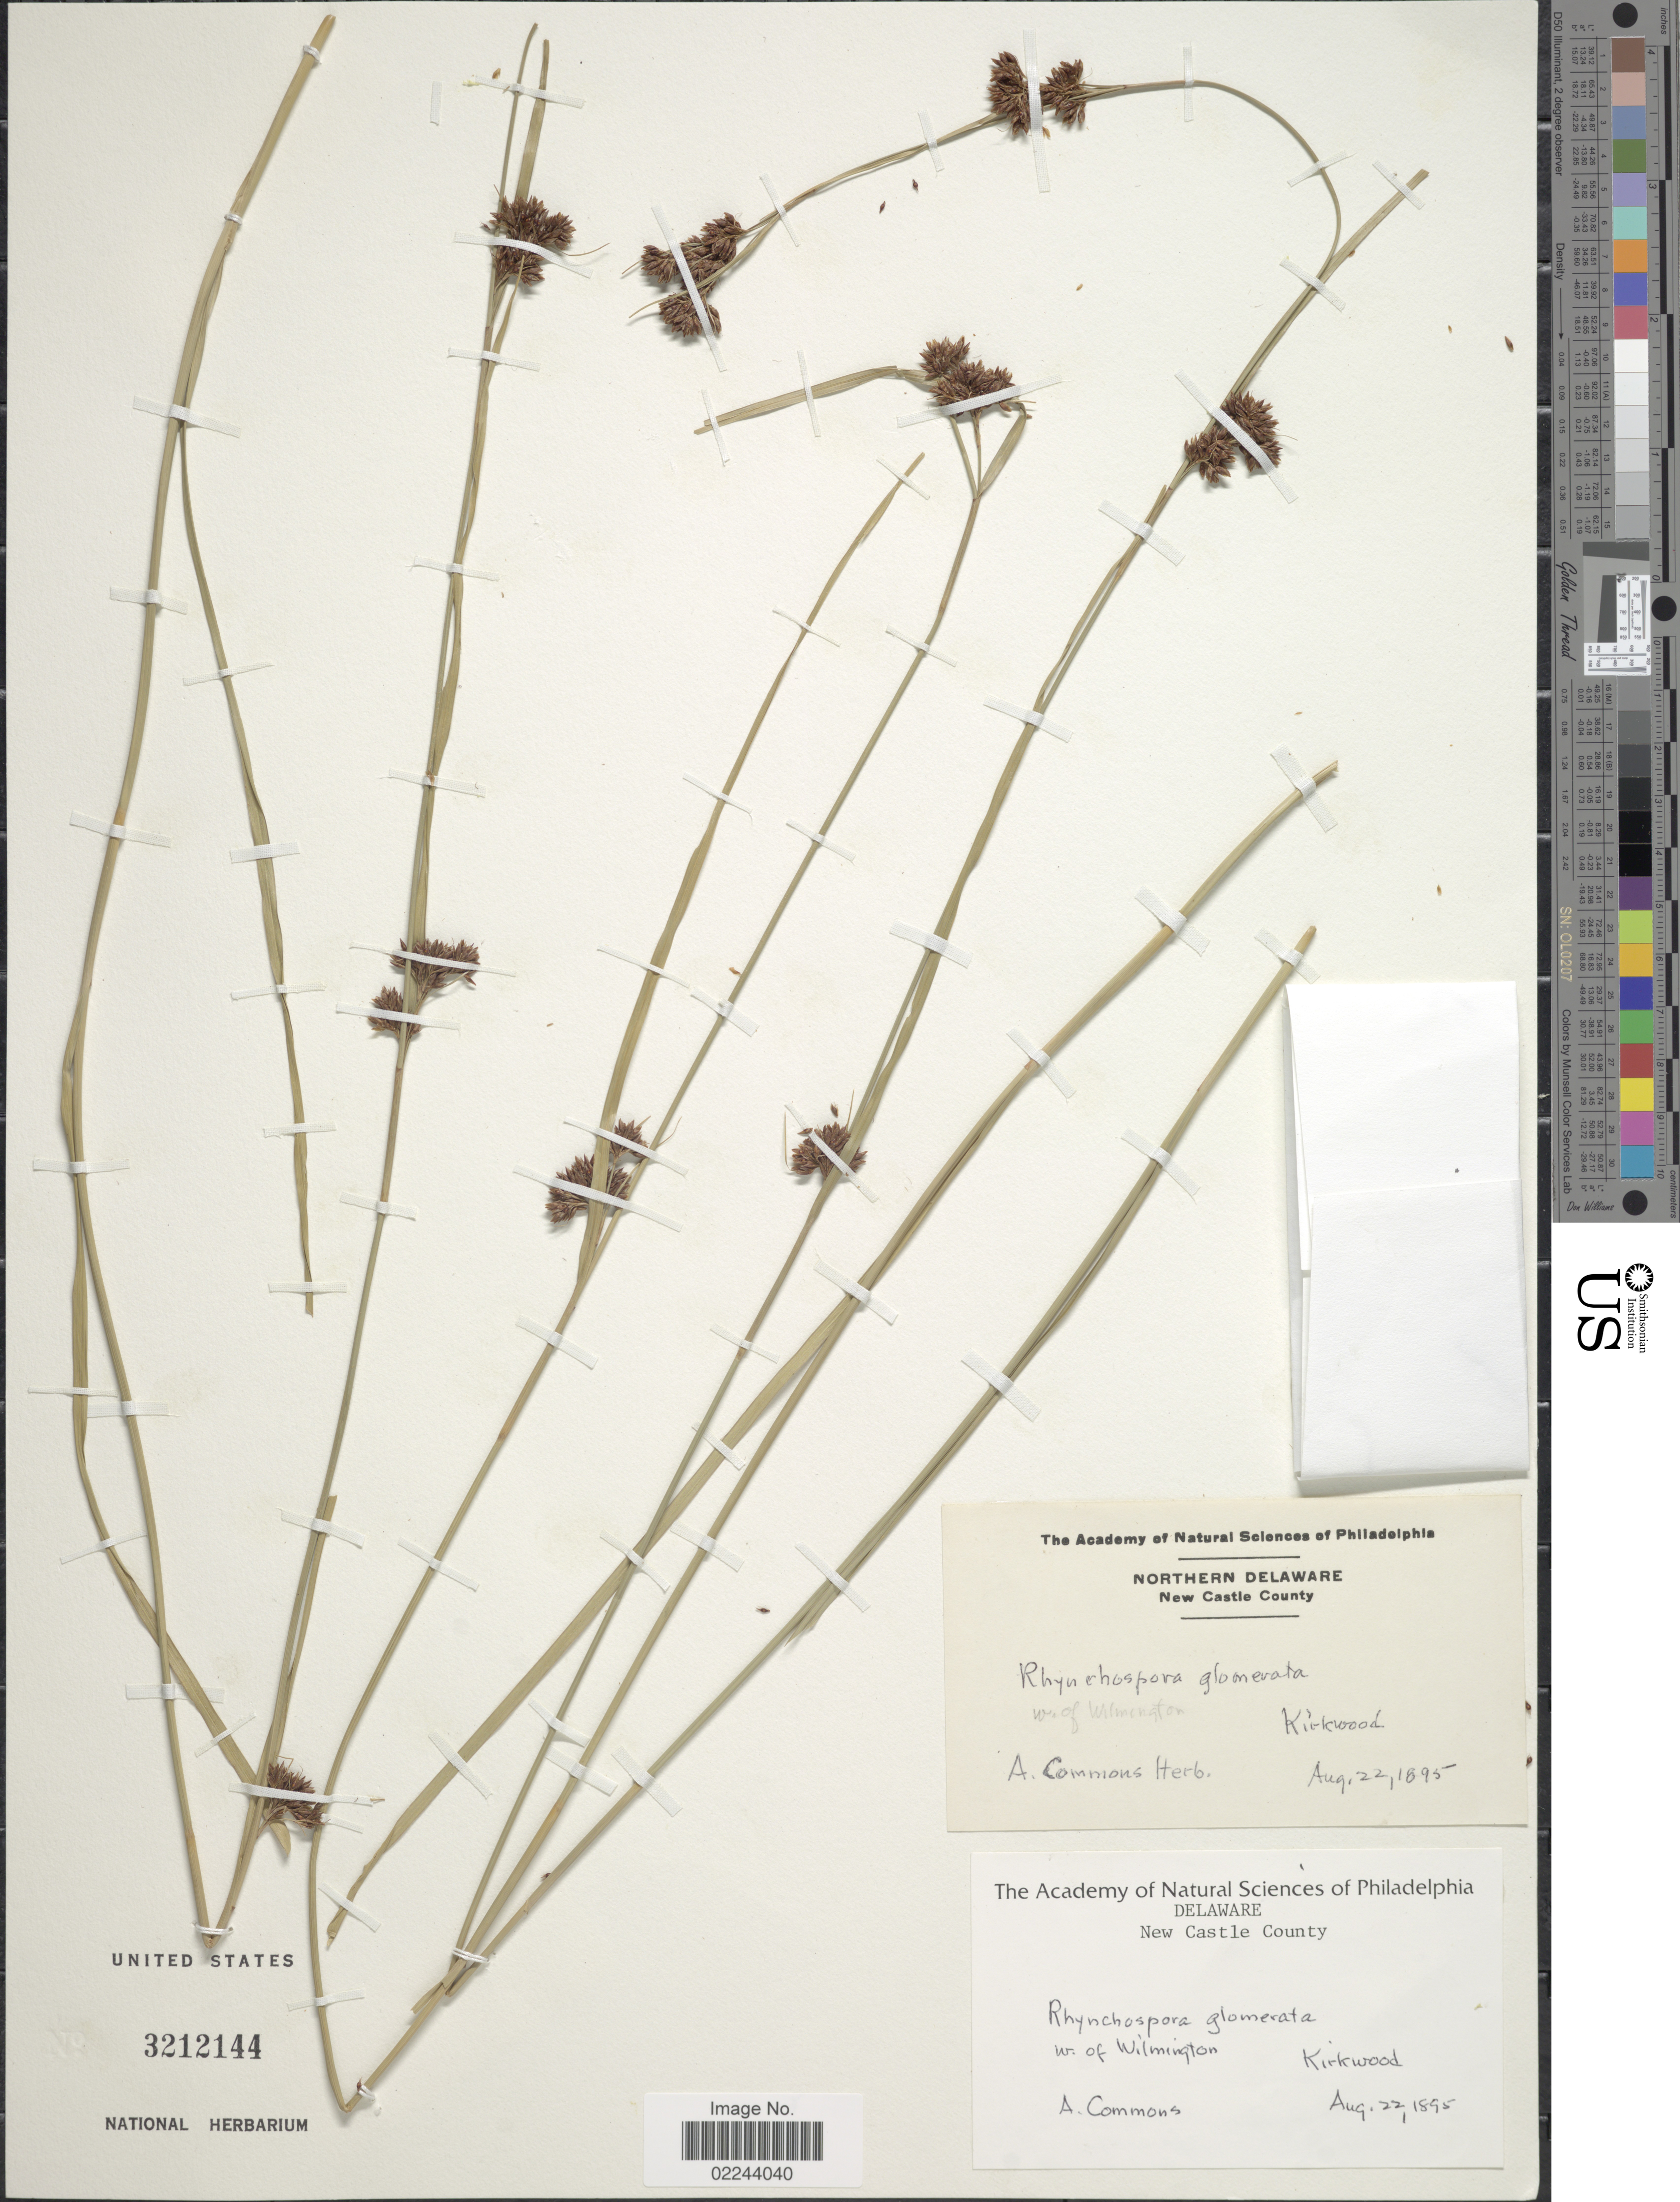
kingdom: Plantae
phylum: Tracheophyta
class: Liliopsida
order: Poales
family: Cyperaceae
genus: Rhynchospora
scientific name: Rhynchospora glomerata var. glomerata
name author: (L.) Vahl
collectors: Kirkwood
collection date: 1895-08-22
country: United States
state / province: Delaware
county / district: New Castle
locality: Northern Delaware, New Castle County, W. of Wilmington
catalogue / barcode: US 3212144